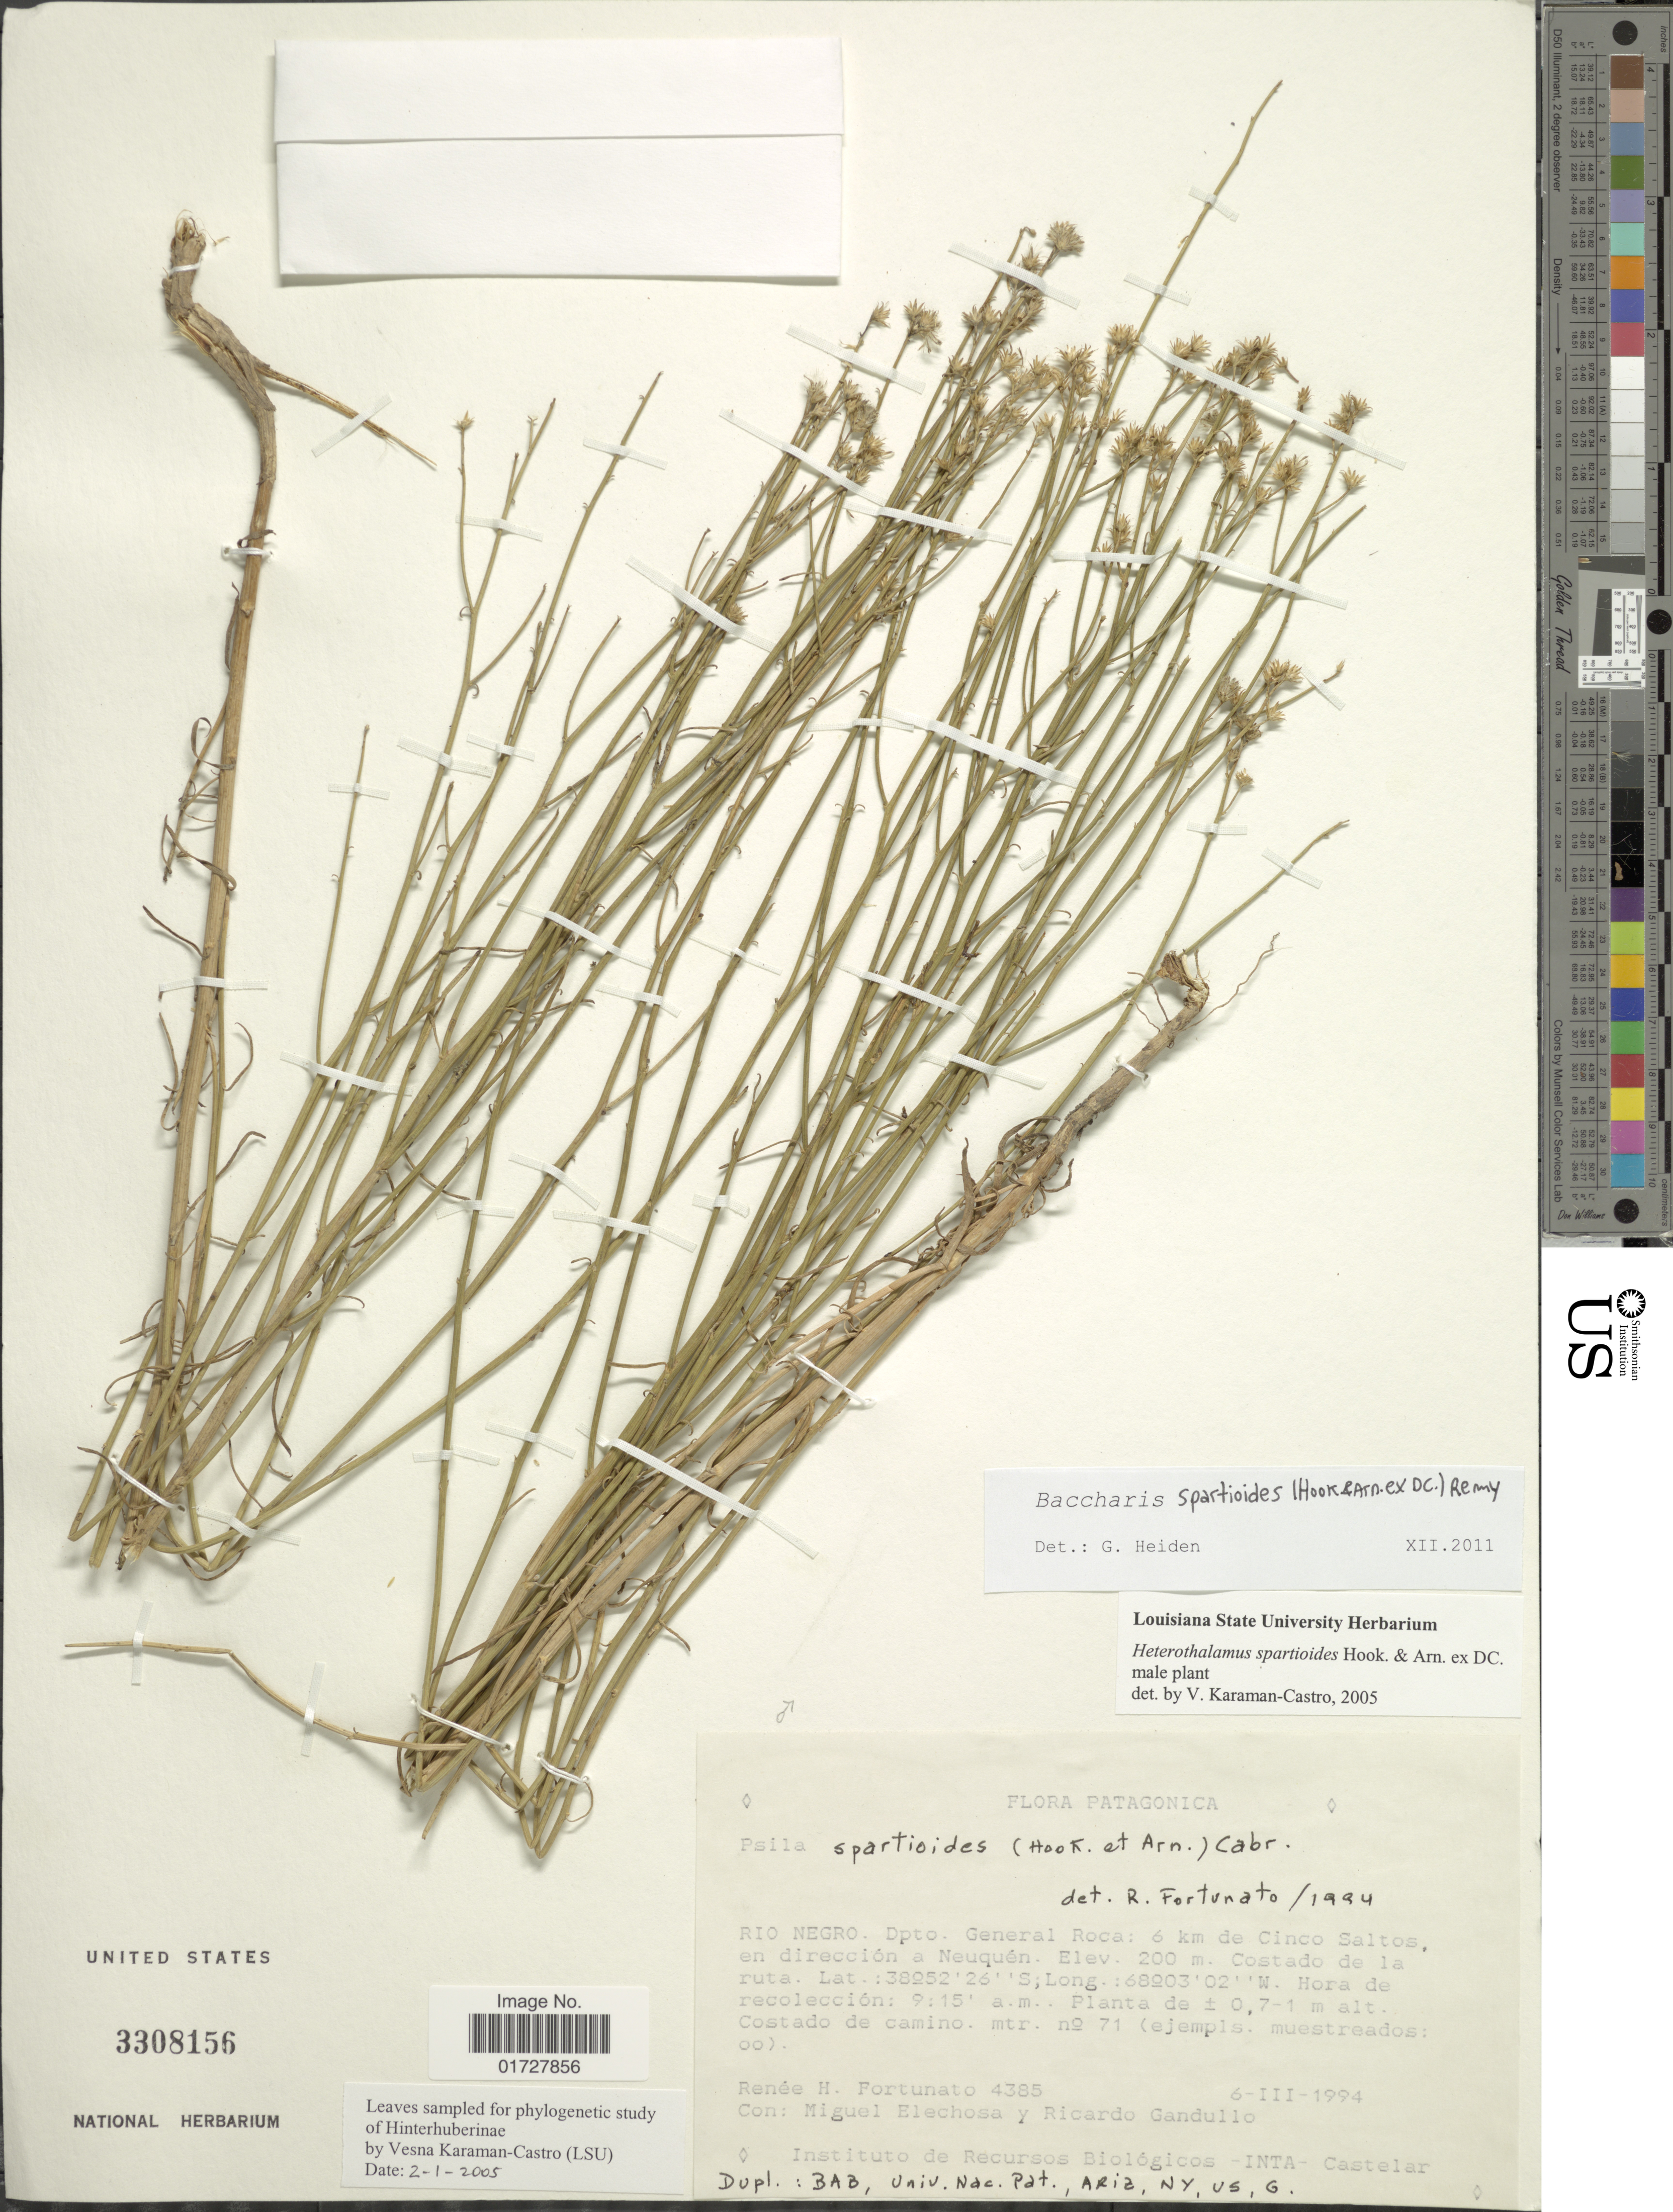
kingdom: Plantae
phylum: Tracheophyta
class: Magnoliopsida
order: Asterales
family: Asteraceae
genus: Baccharis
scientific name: Baccharis spartioides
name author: (Hook. & Arn. ex DC.) J. Rémy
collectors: R. H. Fortunato, M. Elechosa & R. Gandullo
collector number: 4385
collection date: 1994-03-06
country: Argentina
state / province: Rio Negro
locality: Patagonica, dpto. General Roca, 6 km de Cinco Saltos, en direccion a Neuquen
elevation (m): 200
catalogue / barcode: US 3308156